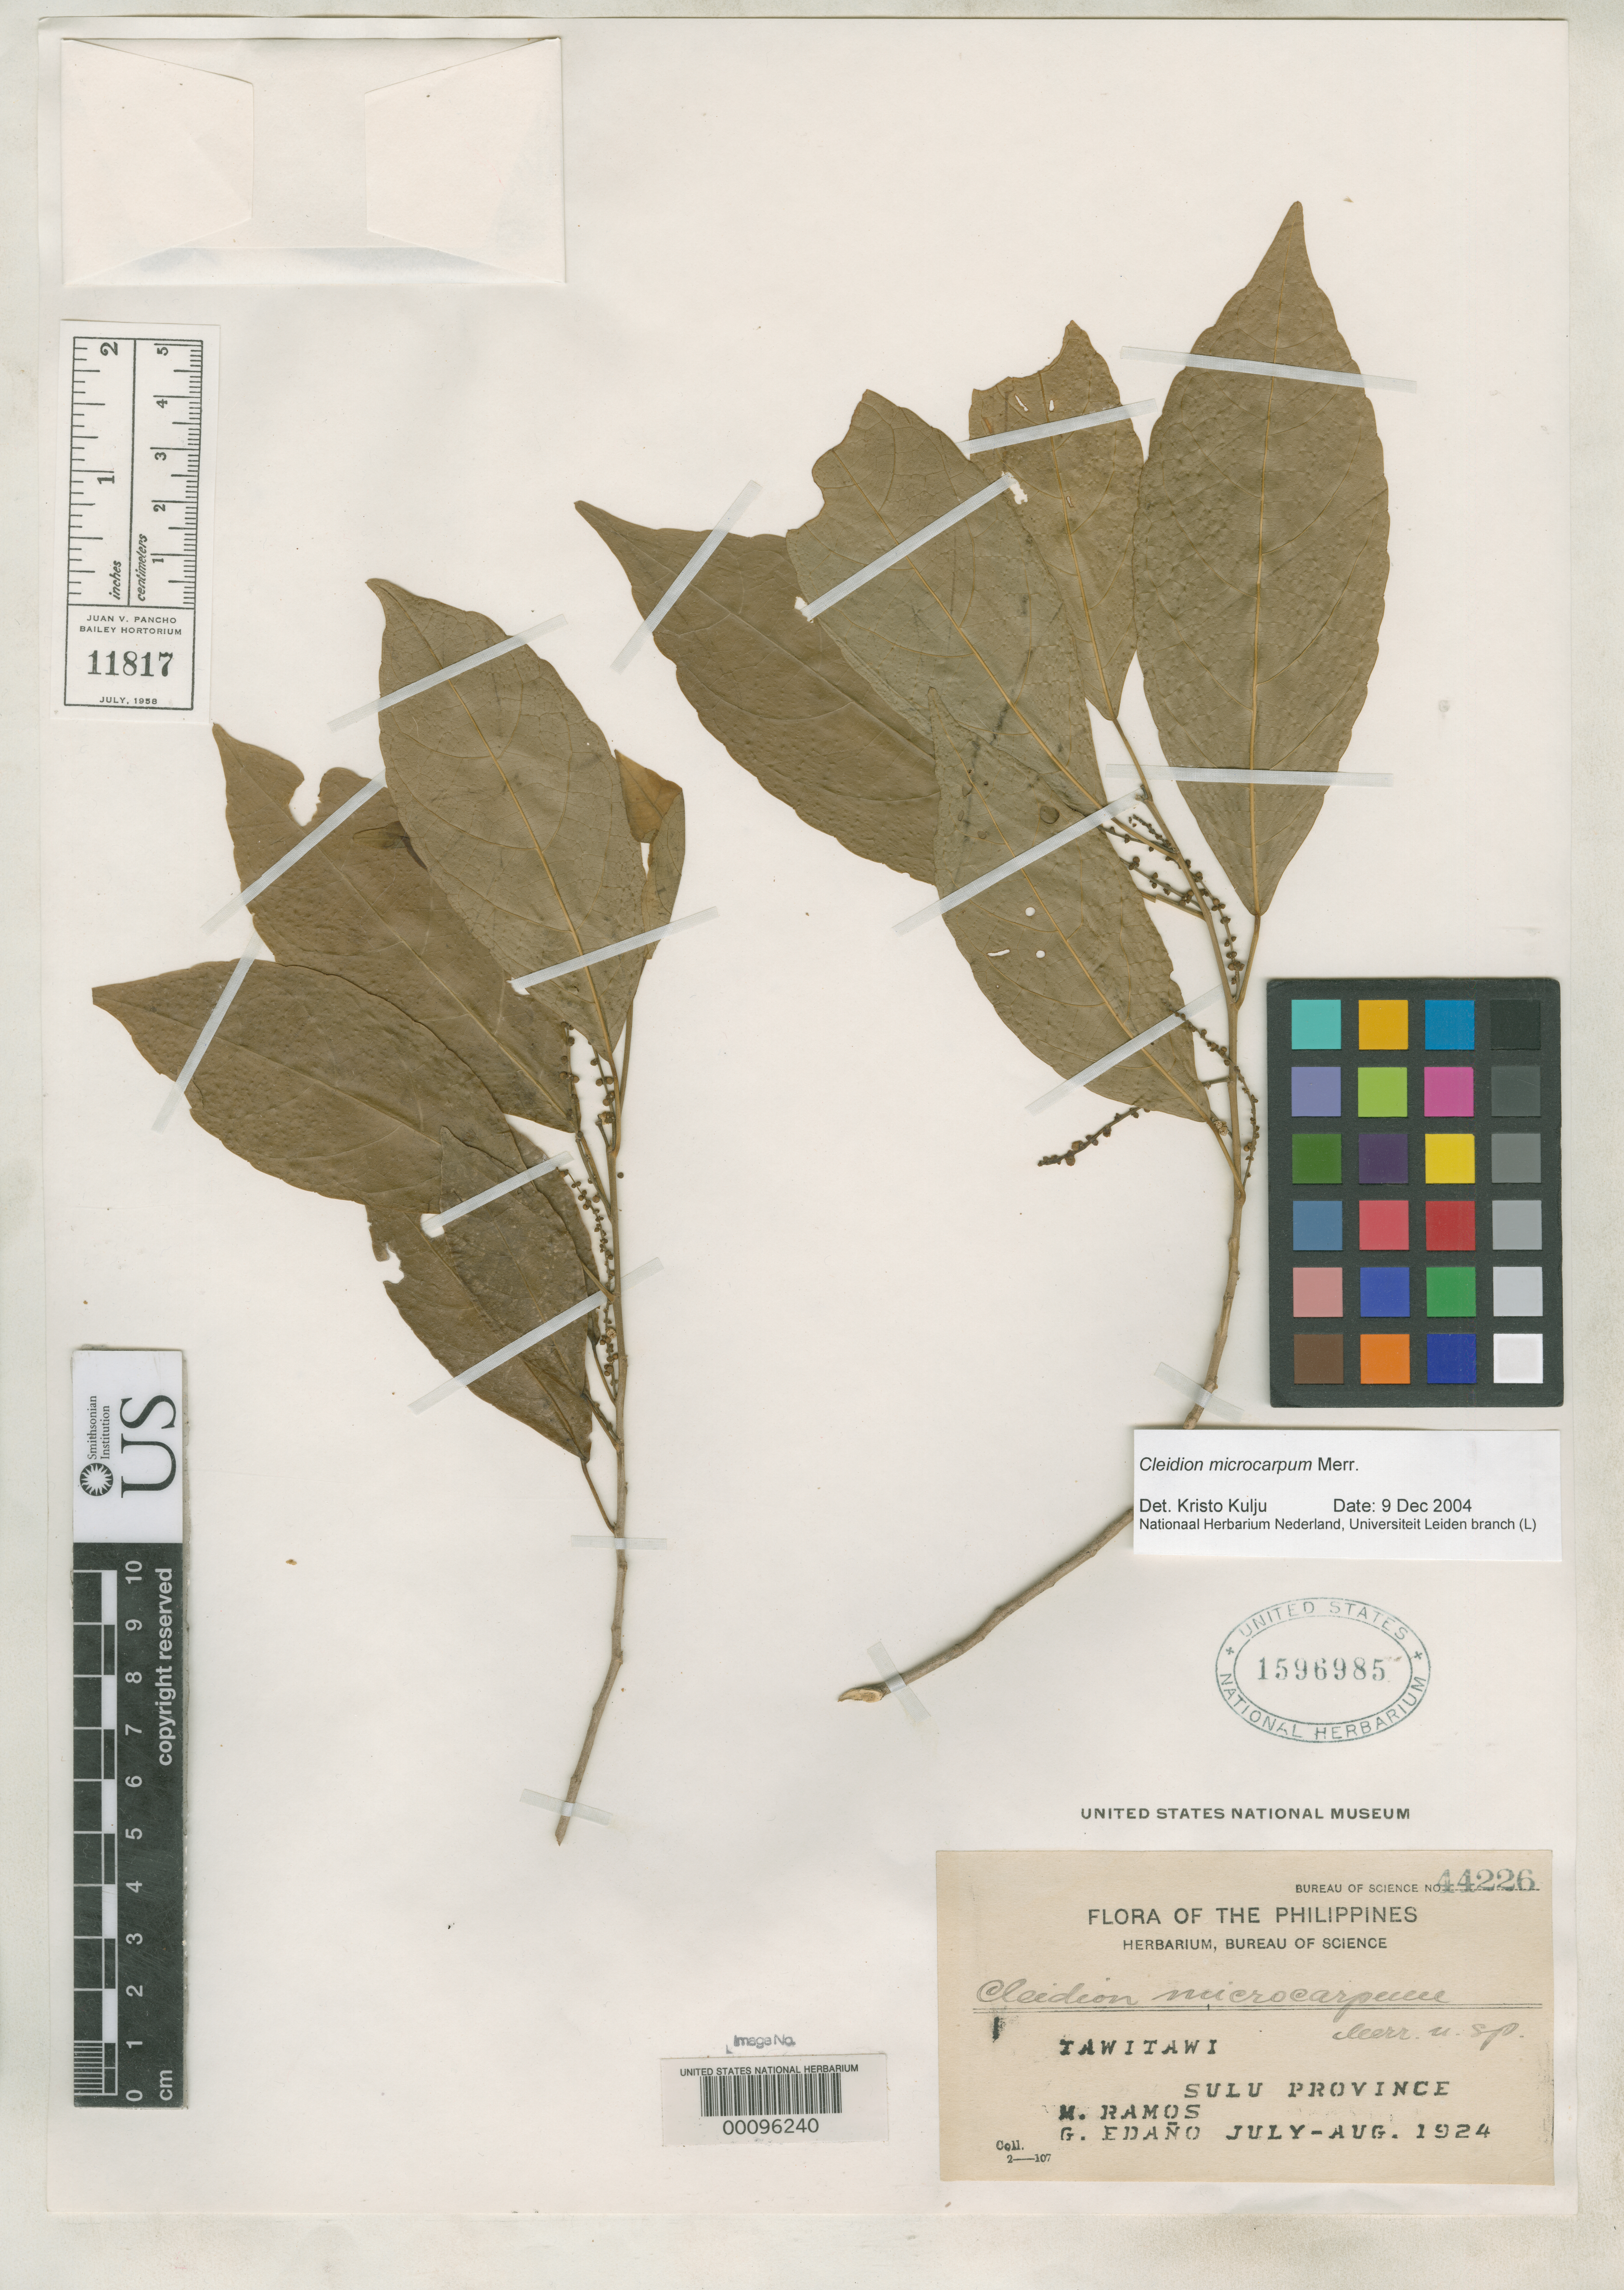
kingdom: Plantae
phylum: Tracheophyta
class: Magnoliopsida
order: Malpighiales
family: Euphorbiaceae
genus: Cleidion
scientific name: Cleidion microcarpum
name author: Merr.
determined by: Kulju, Kristo, (L), Nationaal Herbarium Nederland, Universiteit Leiden branch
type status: Isotype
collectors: M. Ramos & G. Edaño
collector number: Bur. Sci. 44226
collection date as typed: July-Aug. 1924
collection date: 1924-07/1924-08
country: Philippines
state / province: Muslim Mindanao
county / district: Sulu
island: Tawitawi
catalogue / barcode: US 1596985